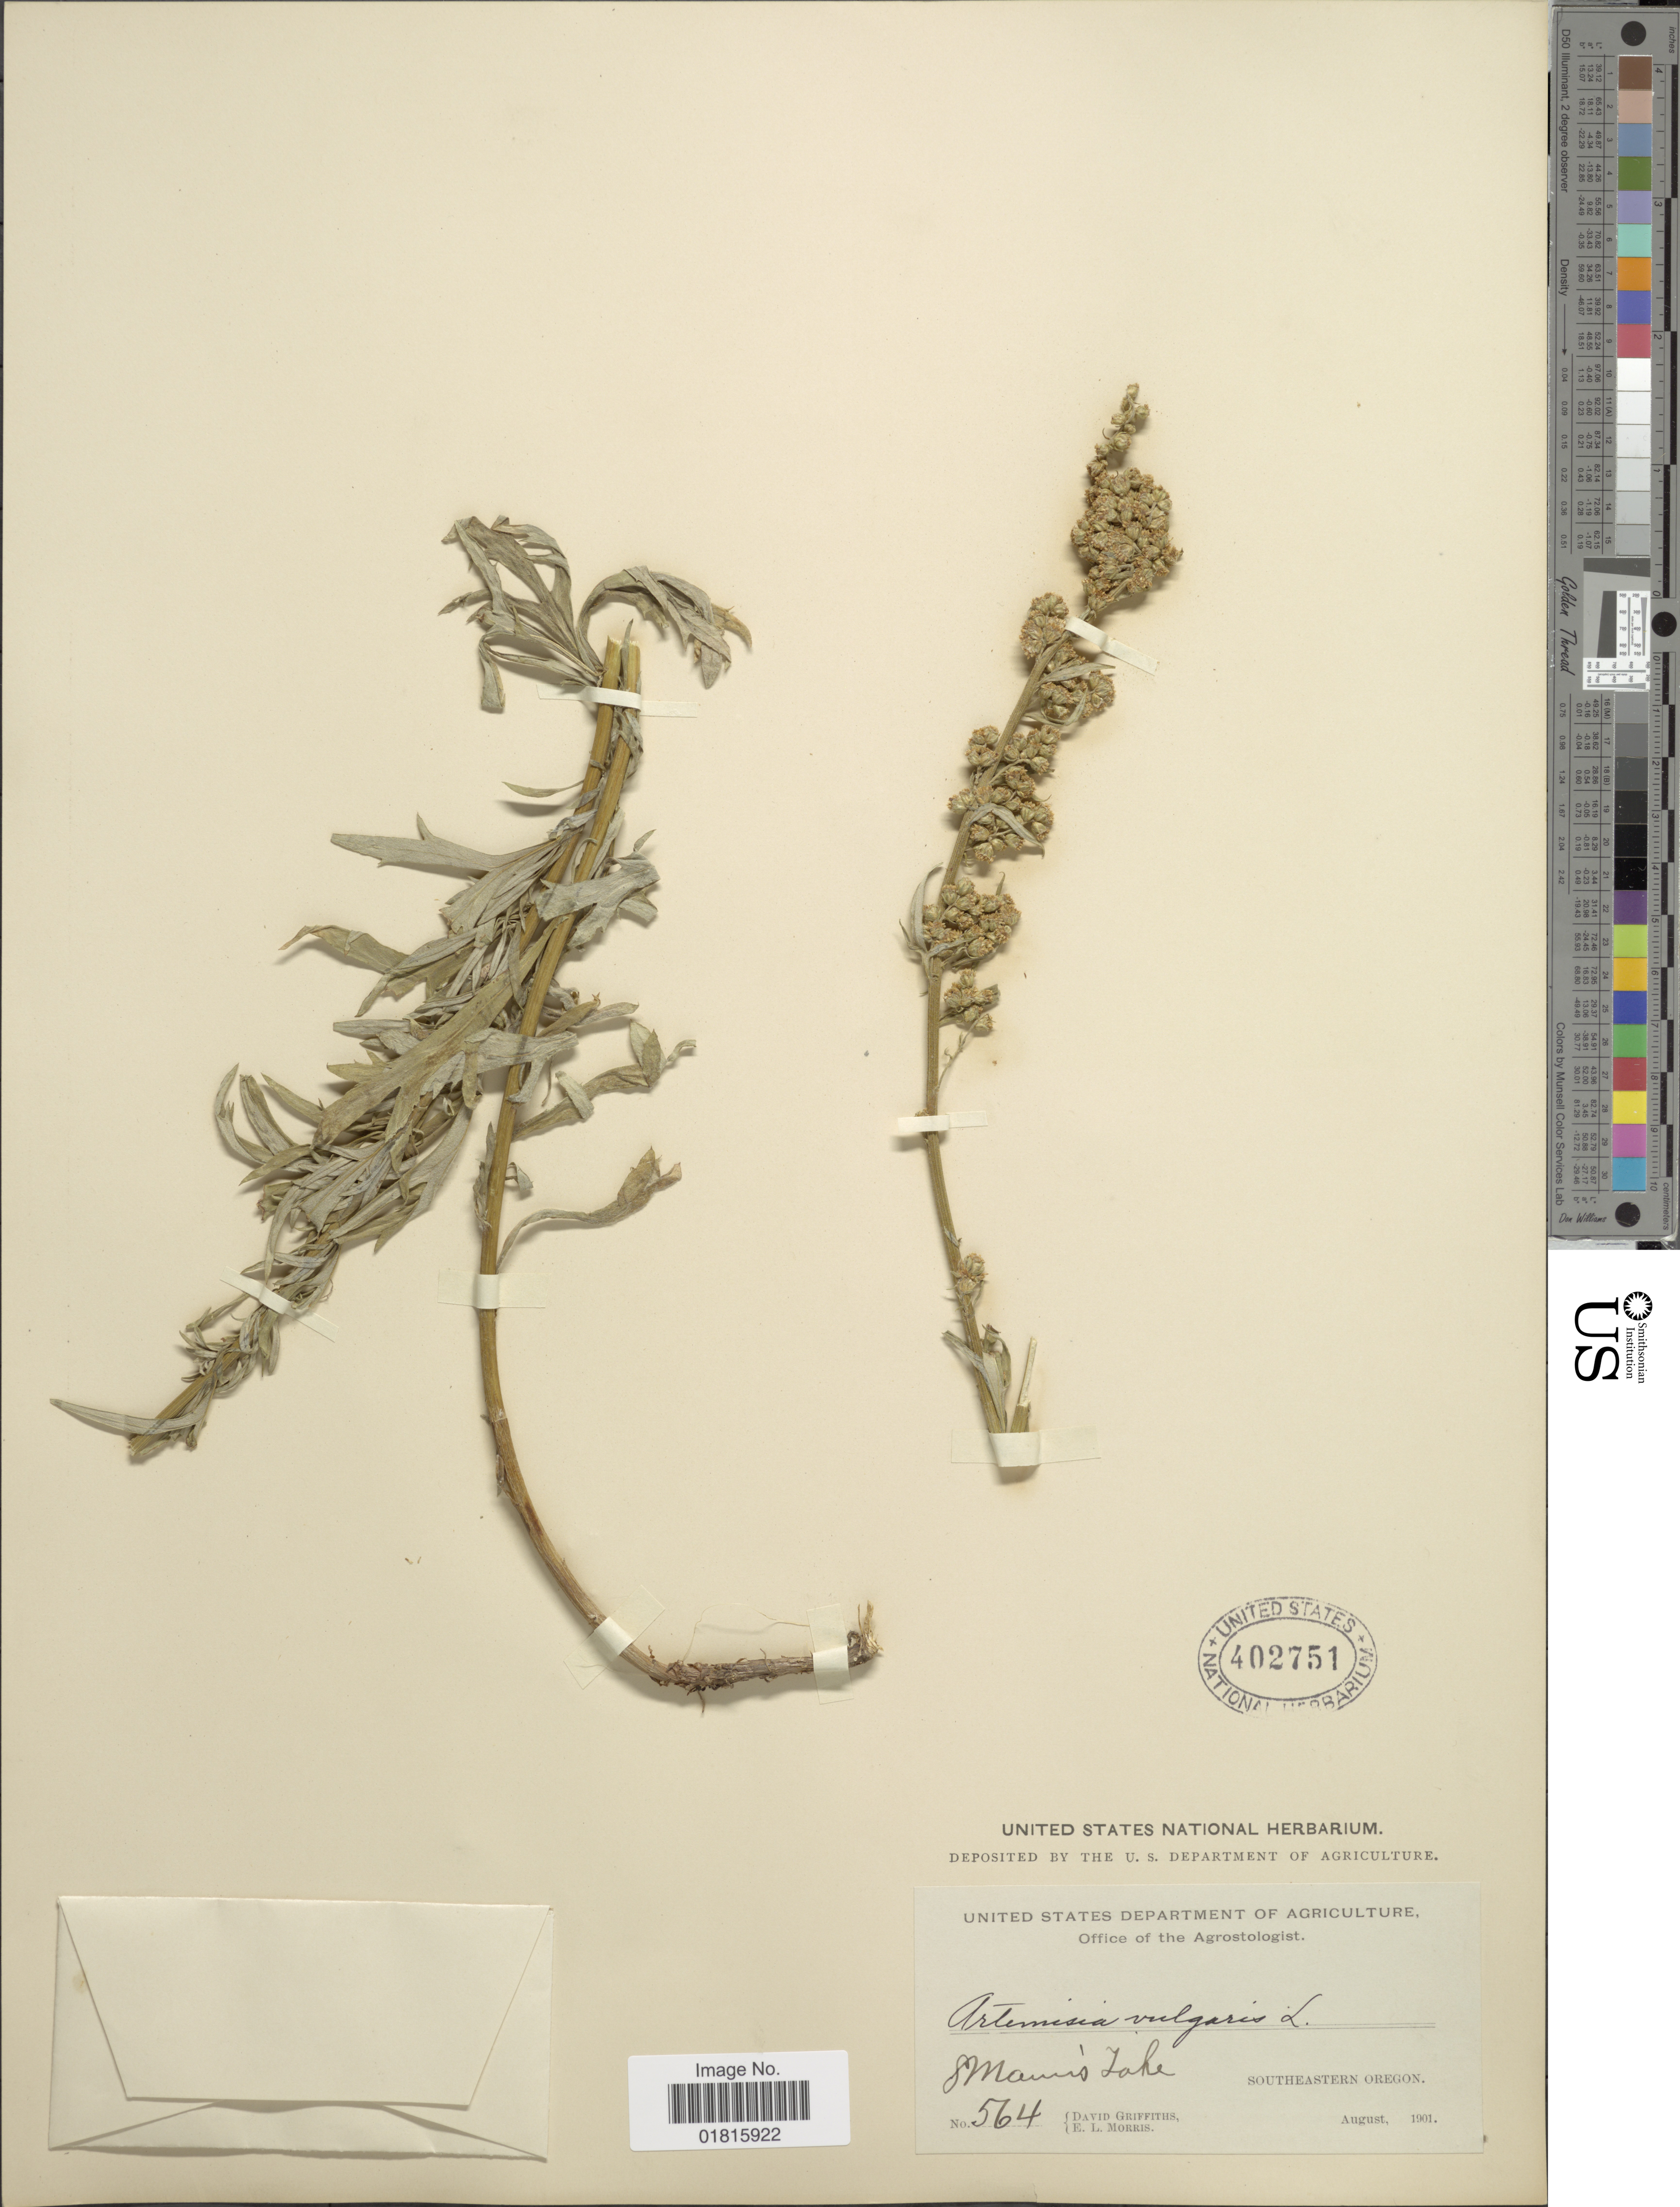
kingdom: Plantae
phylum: Tracheophyta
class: Magnoliopsida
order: Asterales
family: Asteraceae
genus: Artemisia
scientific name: Artemisia hookeriana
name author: Nutt.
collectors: D. Griffiths & E. Morris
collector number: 564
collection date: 1901-08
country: United States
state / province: Oregon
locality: Mann's Lake, Southeastern Oregon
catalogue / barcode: US 402751